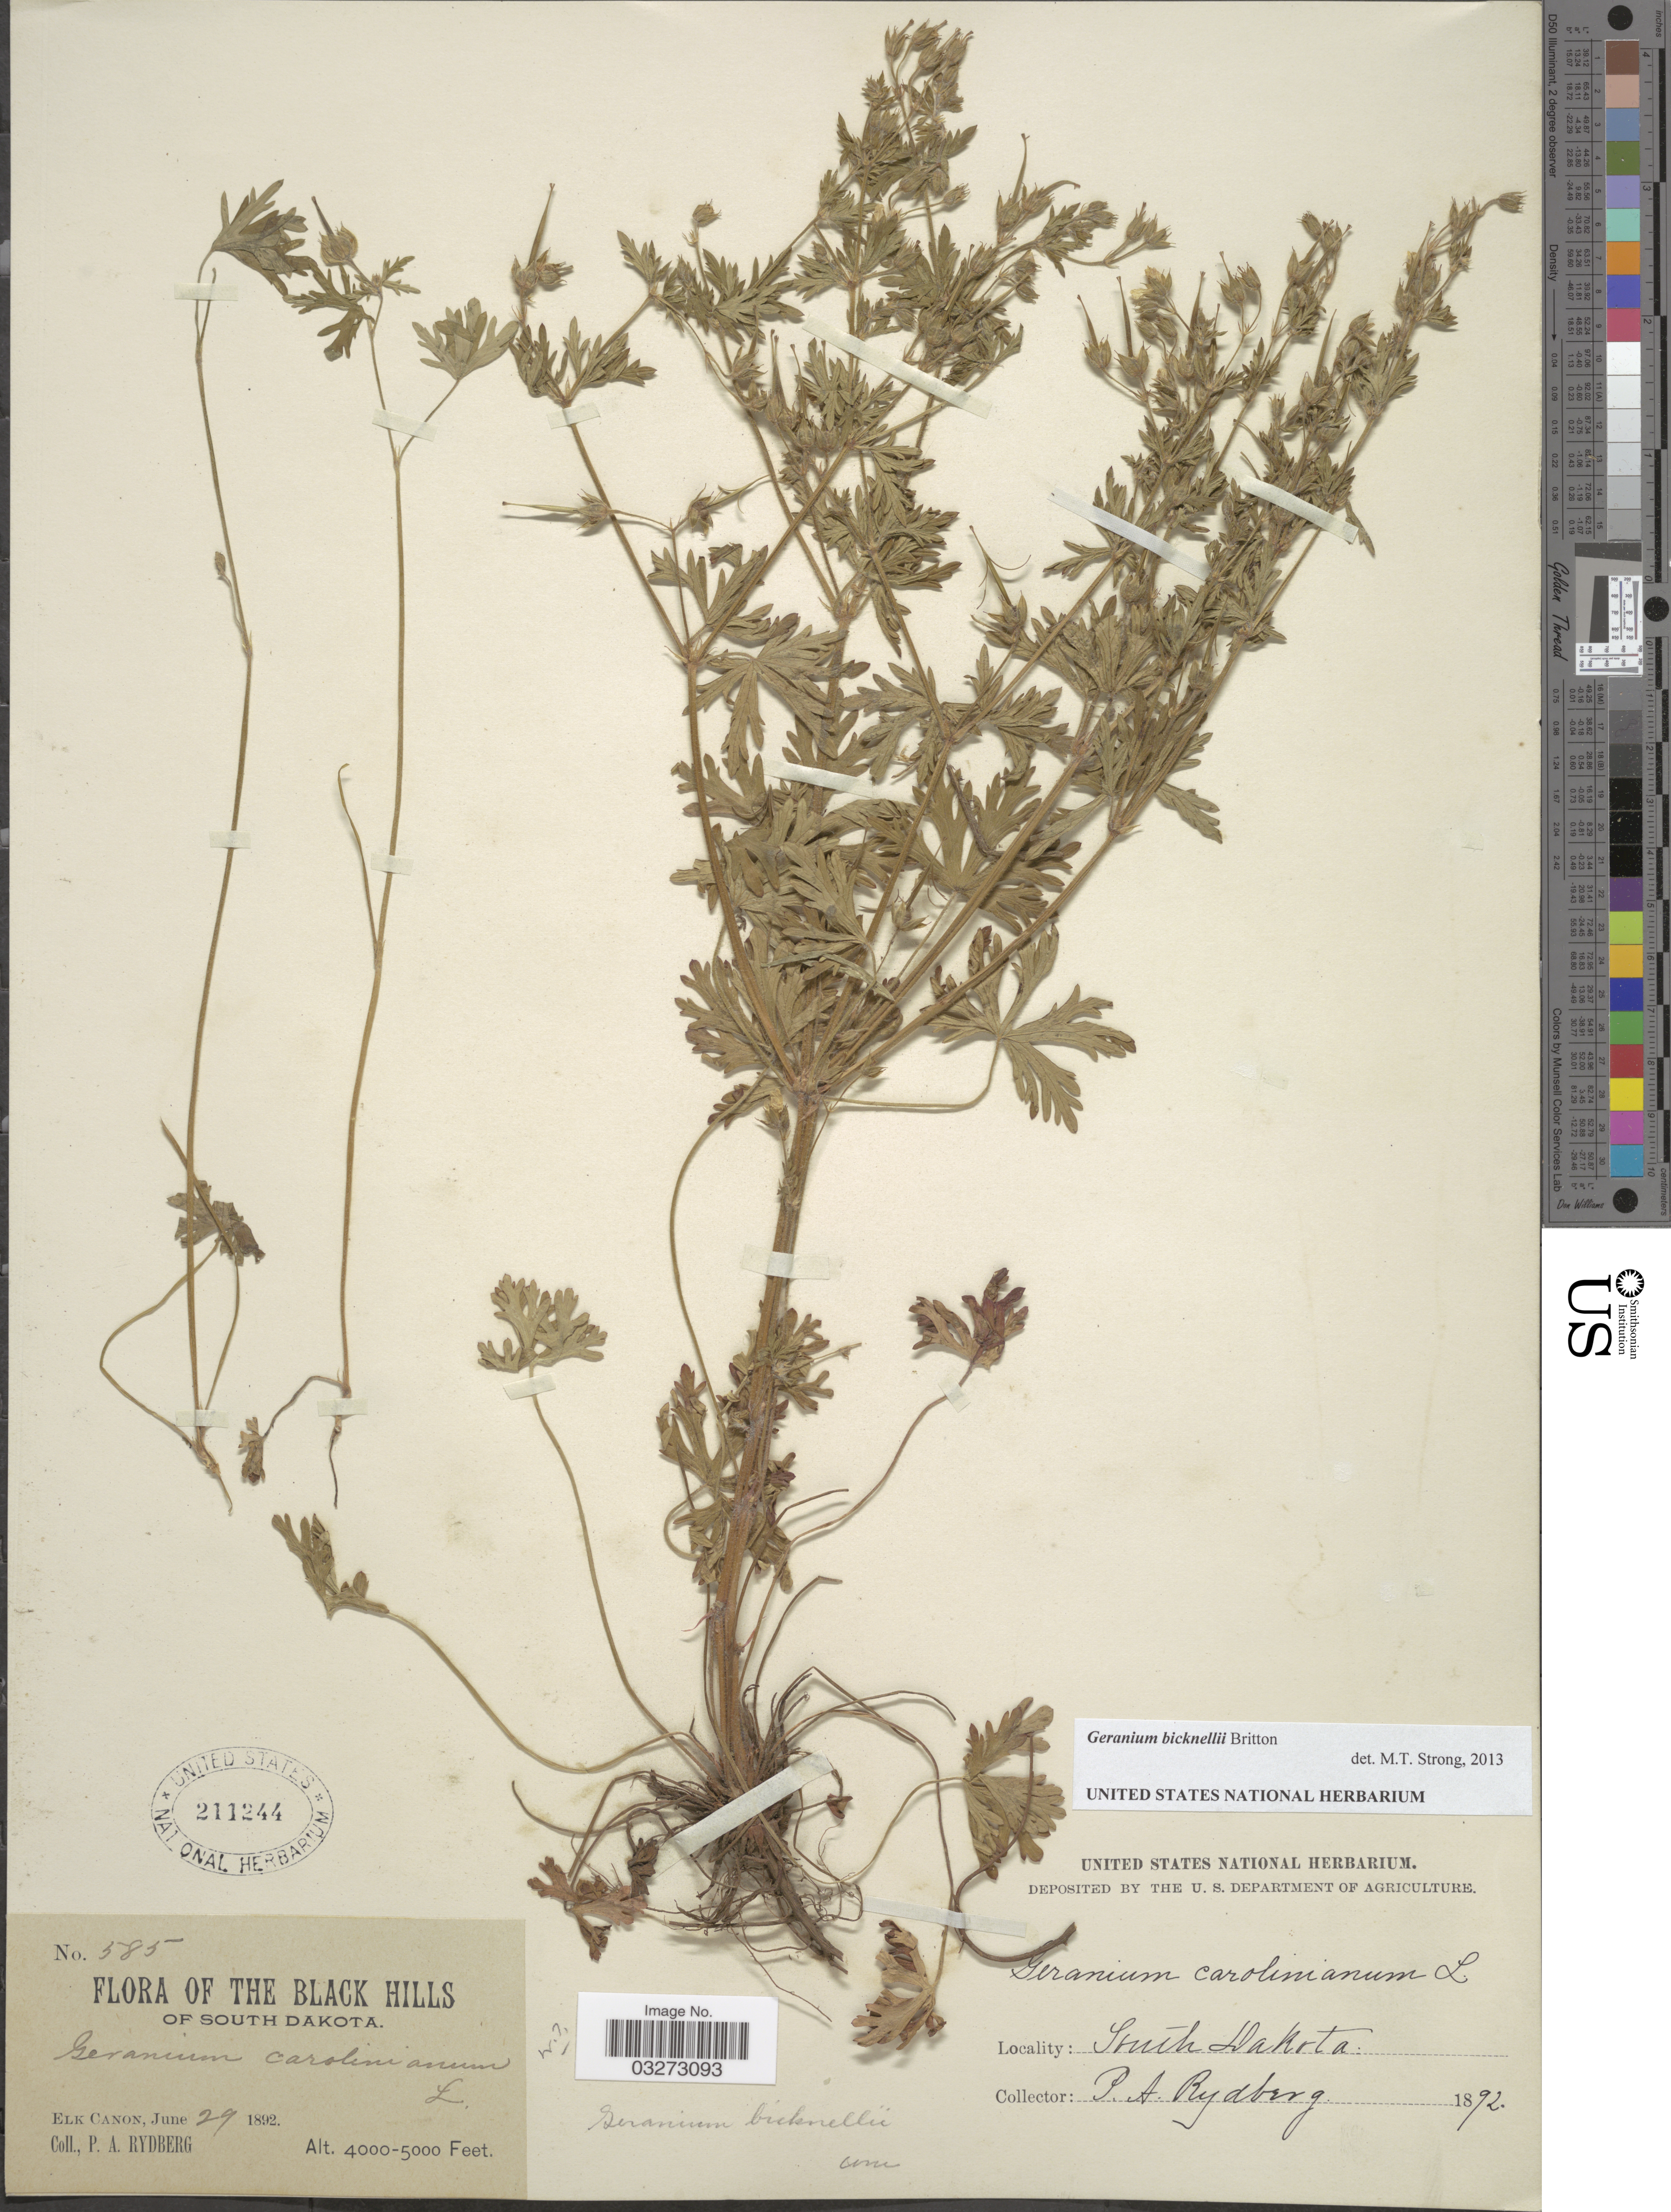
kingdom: Plantae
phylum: Tracheophyta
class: Magnoliopsida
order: Geraniales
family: Geraniaceae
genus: Geranium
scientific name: Geranium bicknellii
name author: Britton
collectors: P. A. Rydberg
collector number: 585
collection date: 1892-06-29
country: United States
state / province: South Dakota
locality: The Black Hills of South Dakota, Elk Canon.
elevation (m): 1219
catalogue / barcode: US 211244